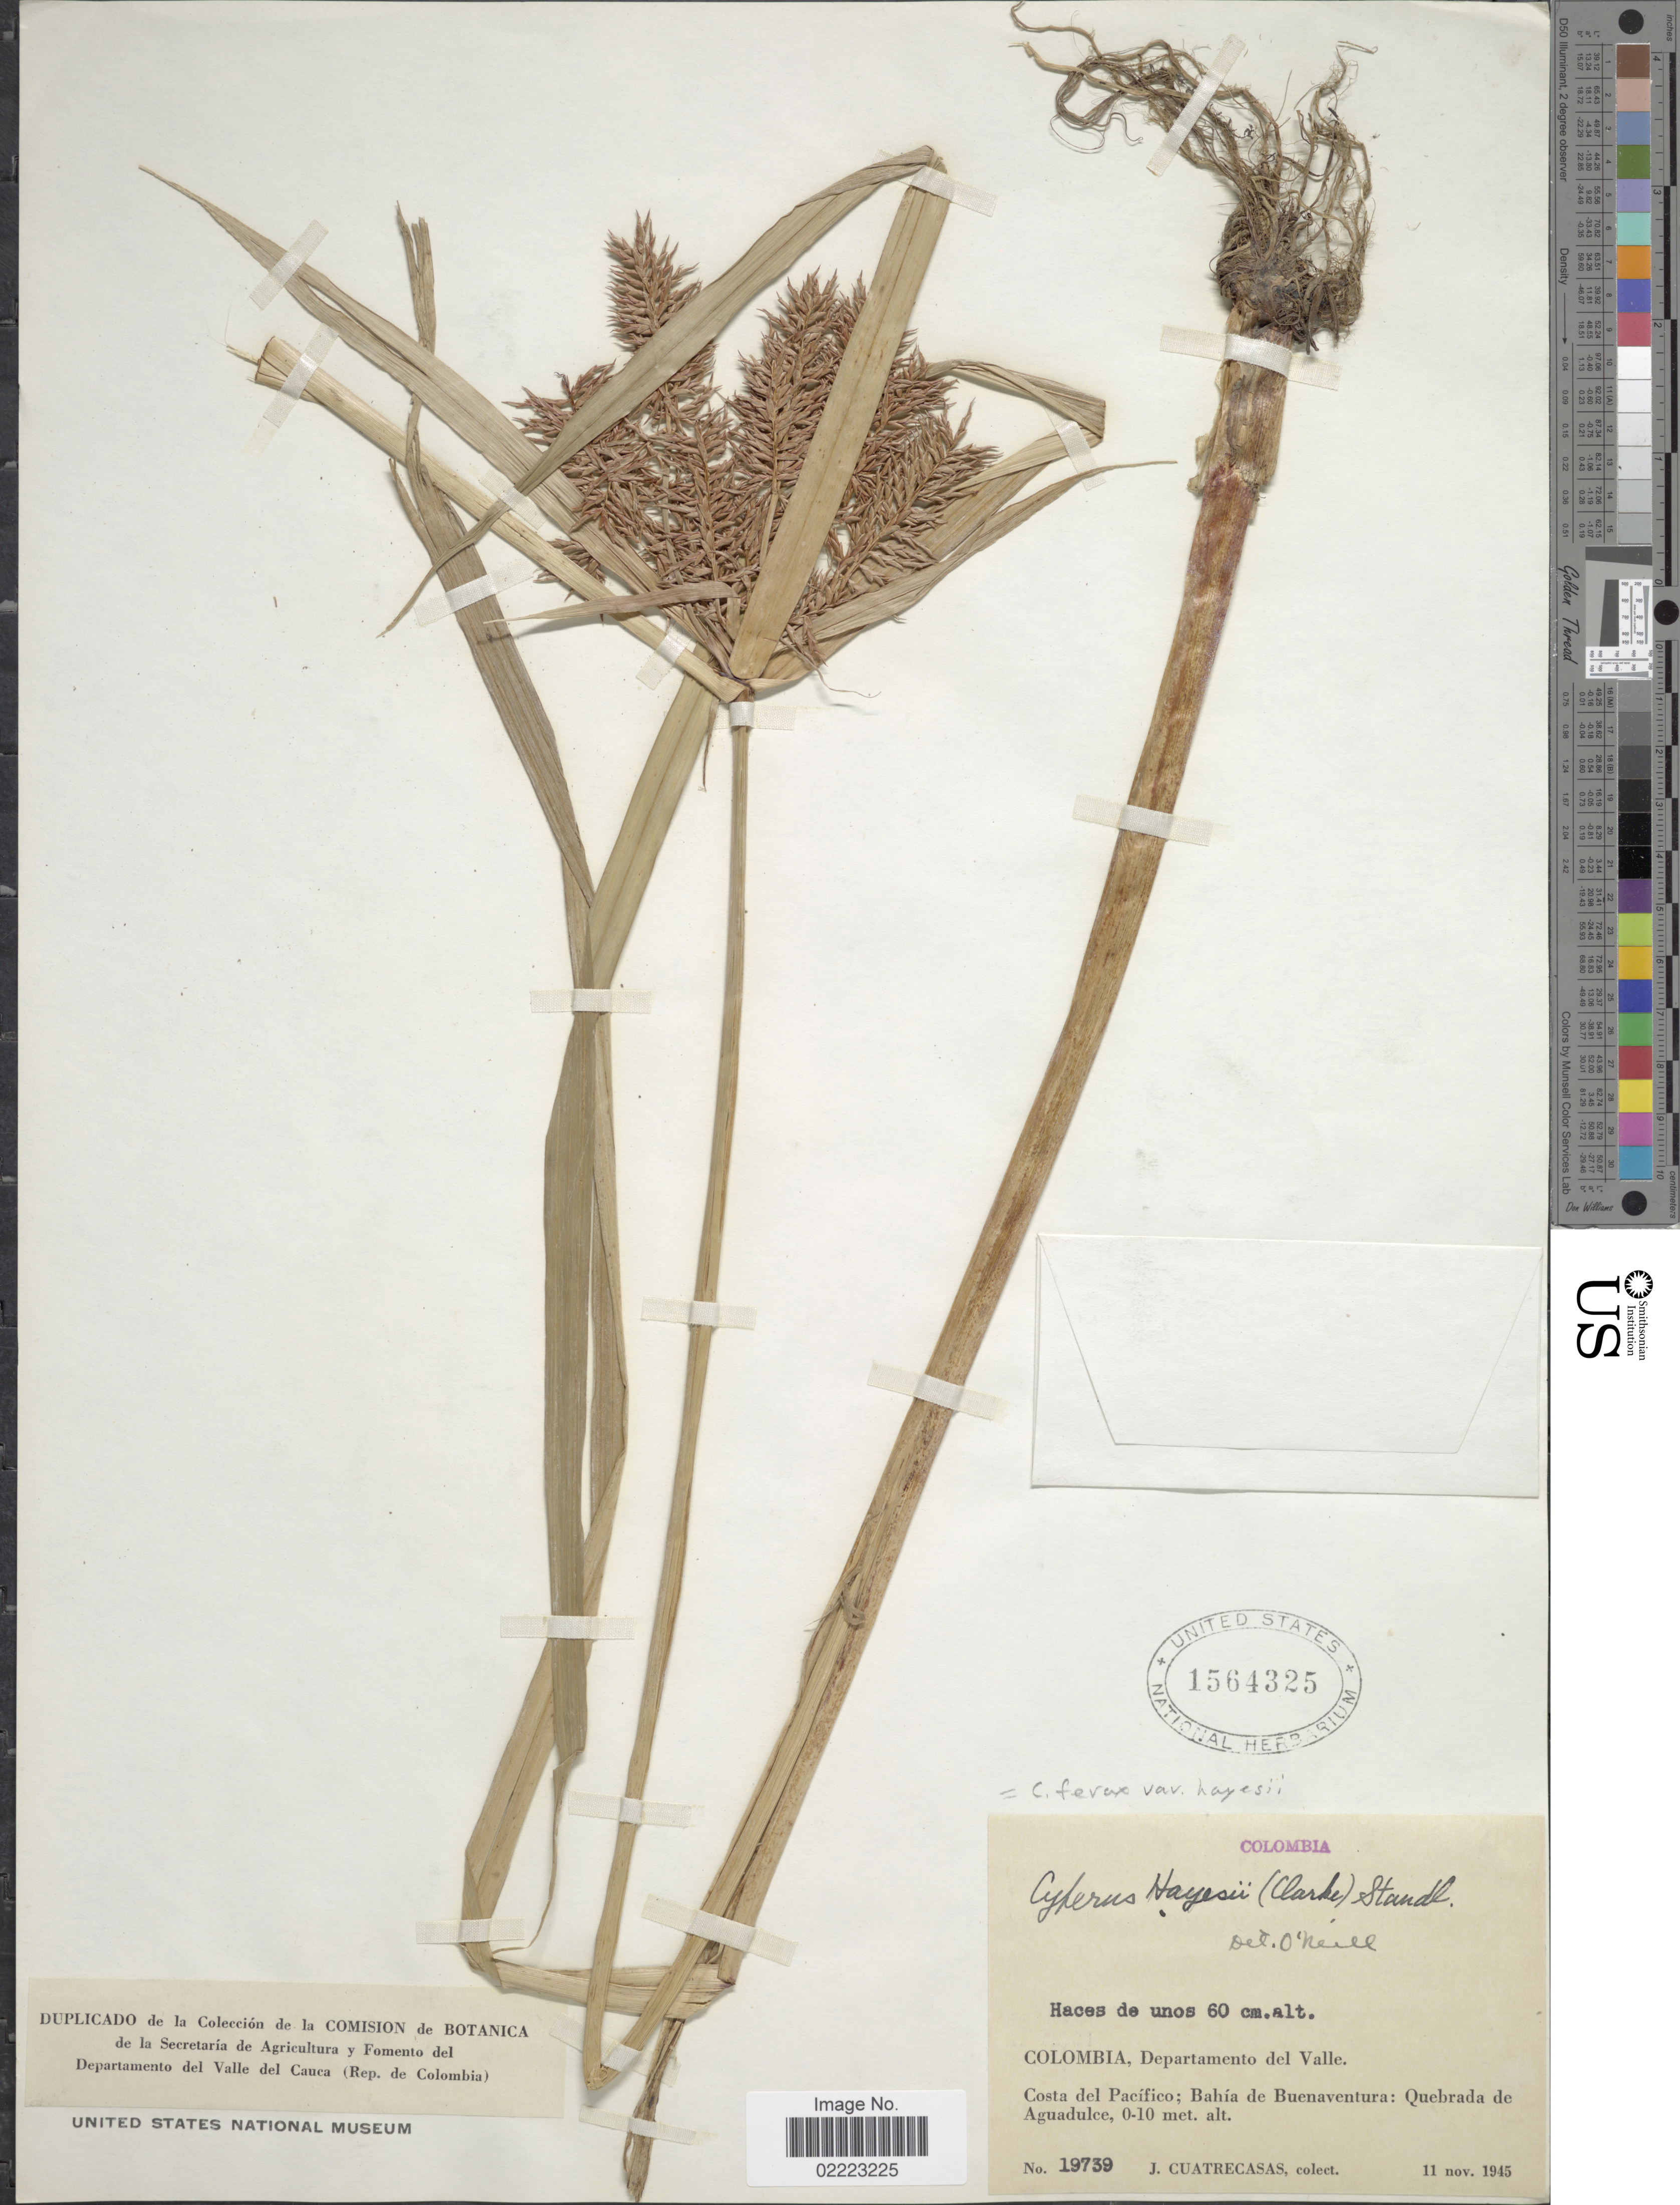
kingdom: Plantae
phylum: Tracheophyta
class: Liliopsida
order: Poales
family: Cyperaceae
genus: Cyperus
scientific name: Cyperus odoratus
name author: L.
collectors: J. Cuatrecasas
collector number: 19739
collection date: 1945-11-11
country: Colombia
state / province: Valle del Cauca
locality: Departamento del Valle, Costa del Pacífico; Bahía de Buenaventura: Quebrada de Aguadulce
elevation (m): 0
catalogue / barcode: US 1564325